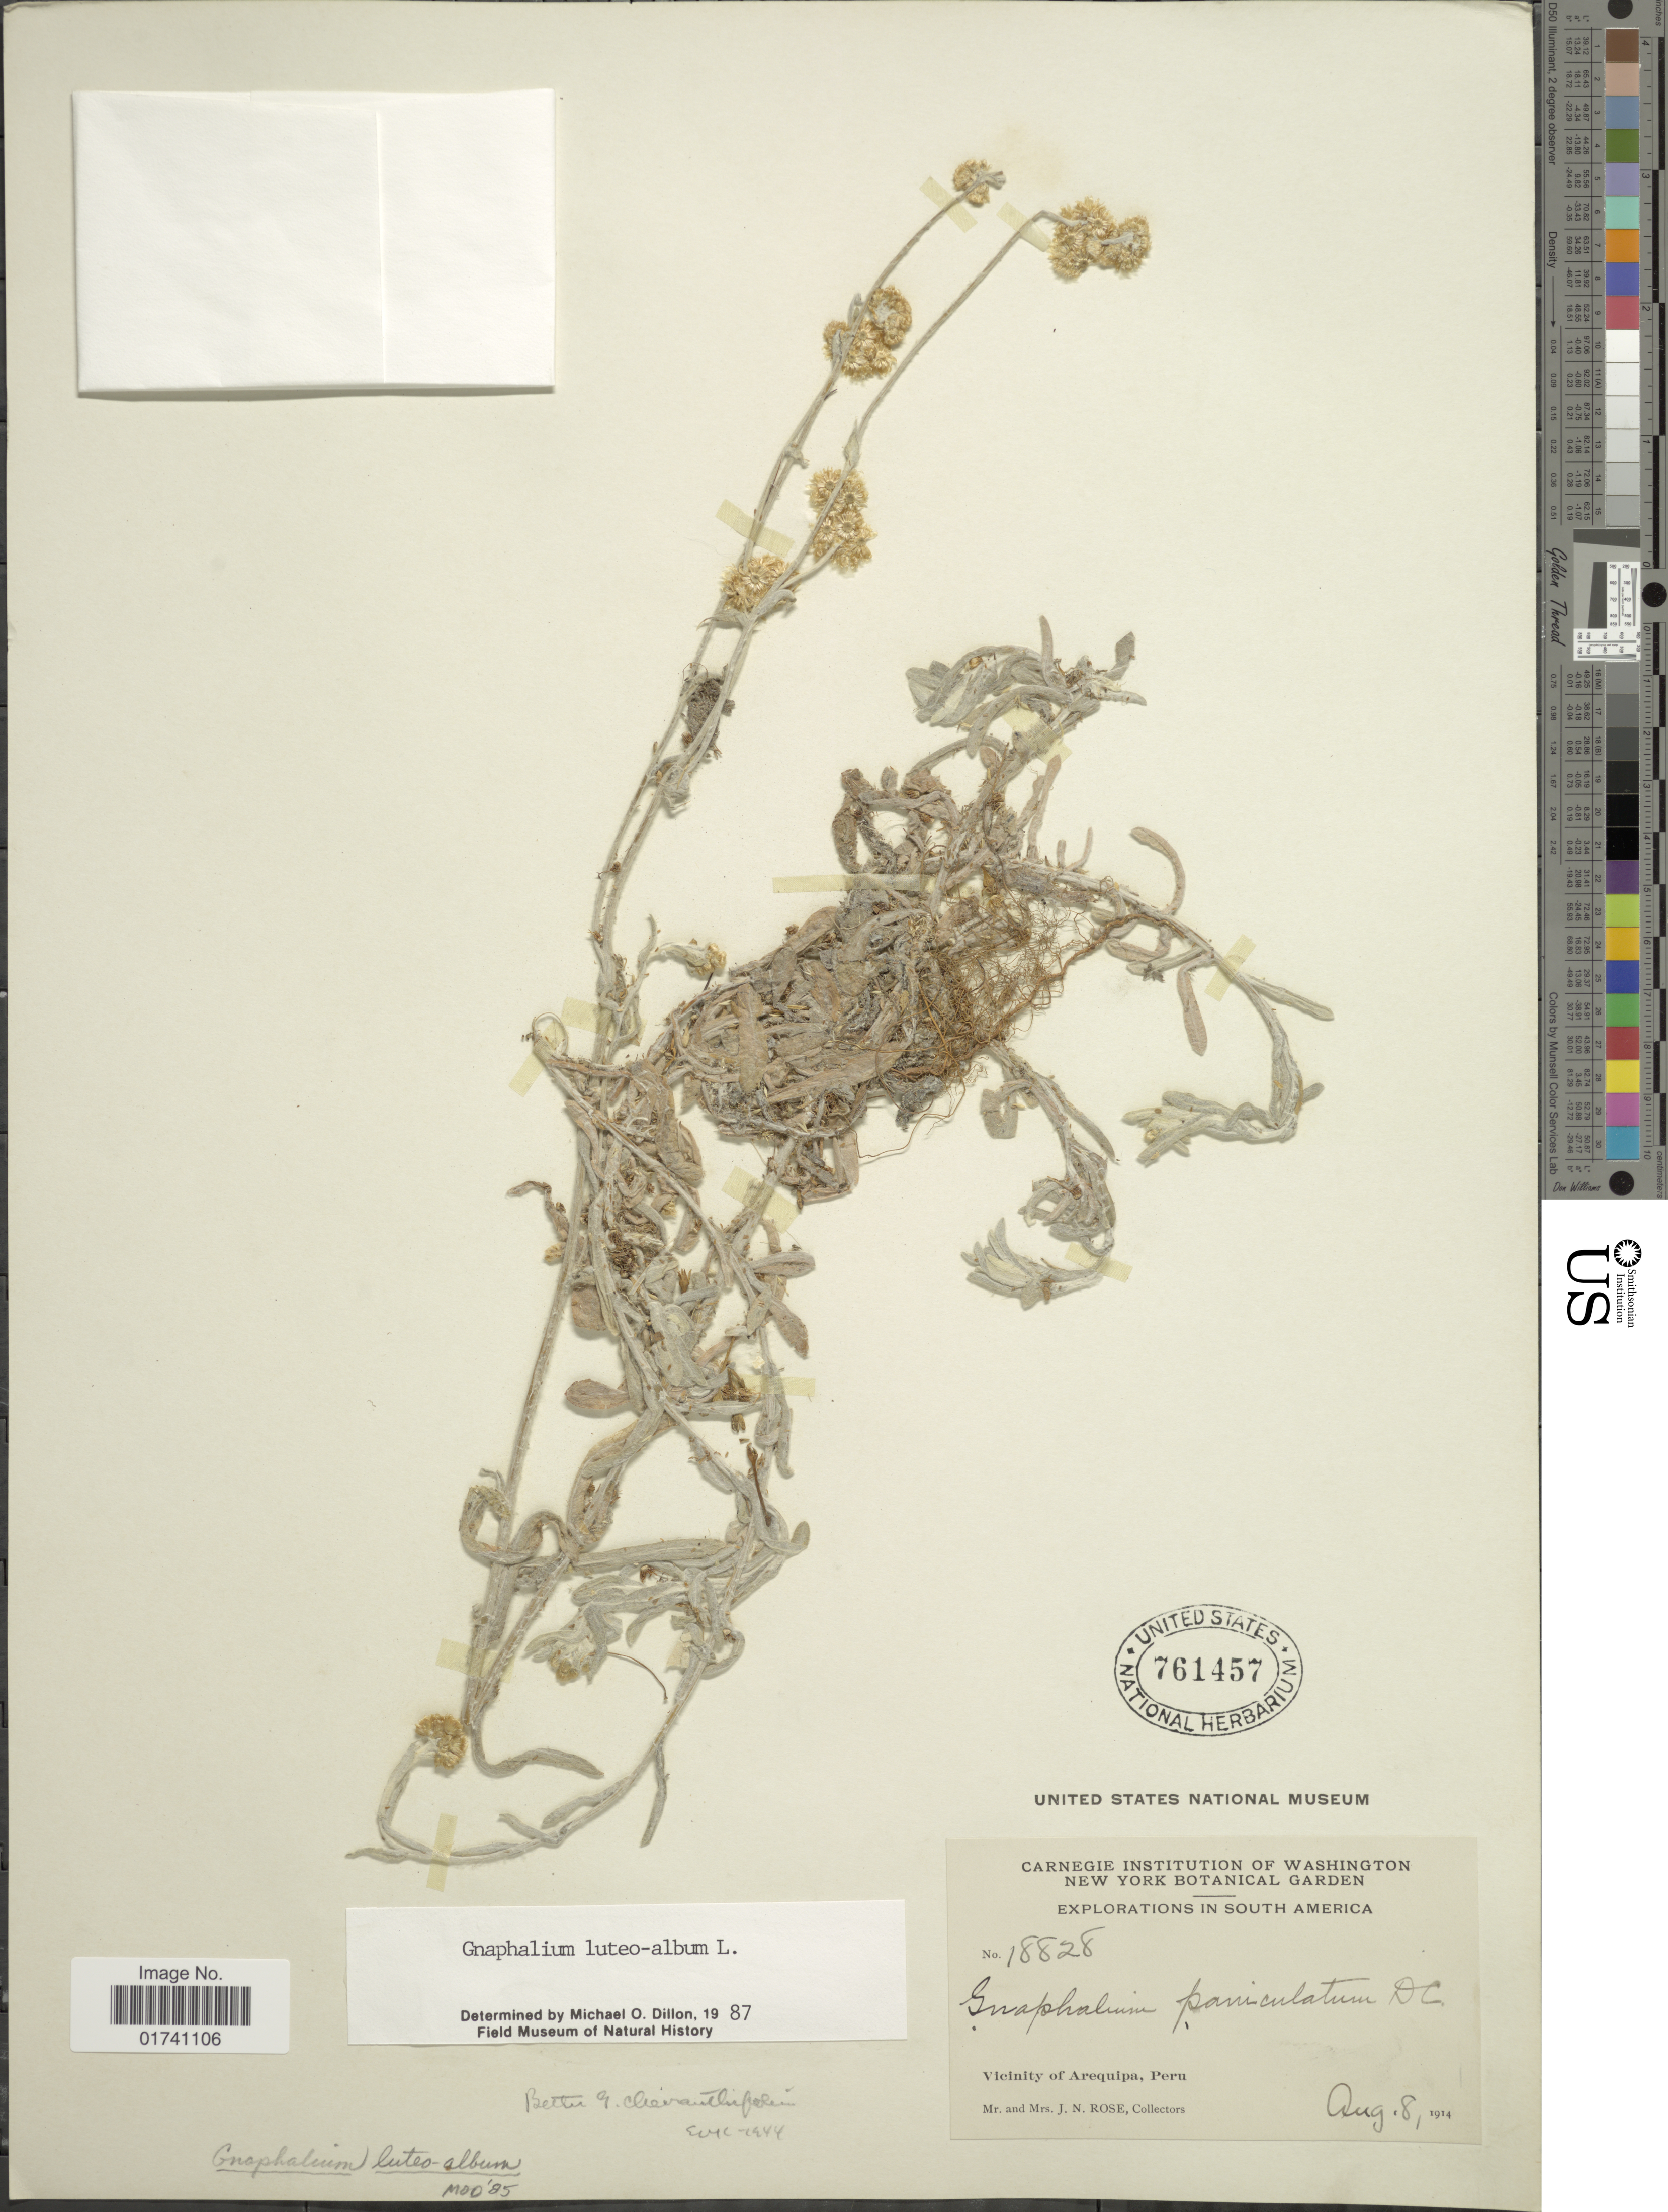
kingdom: Plantae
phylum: Tracheophyta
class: Magnoliopsida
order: Asterales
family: Asteraceae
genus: Laphangium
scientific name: Laphangium luteoalbum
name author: (L.) Tzvelev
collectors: J. N. Rose & L. B. Rose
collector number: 18828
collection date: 1914-08-08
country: Peru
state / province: Arequipa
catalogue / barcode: US 761457